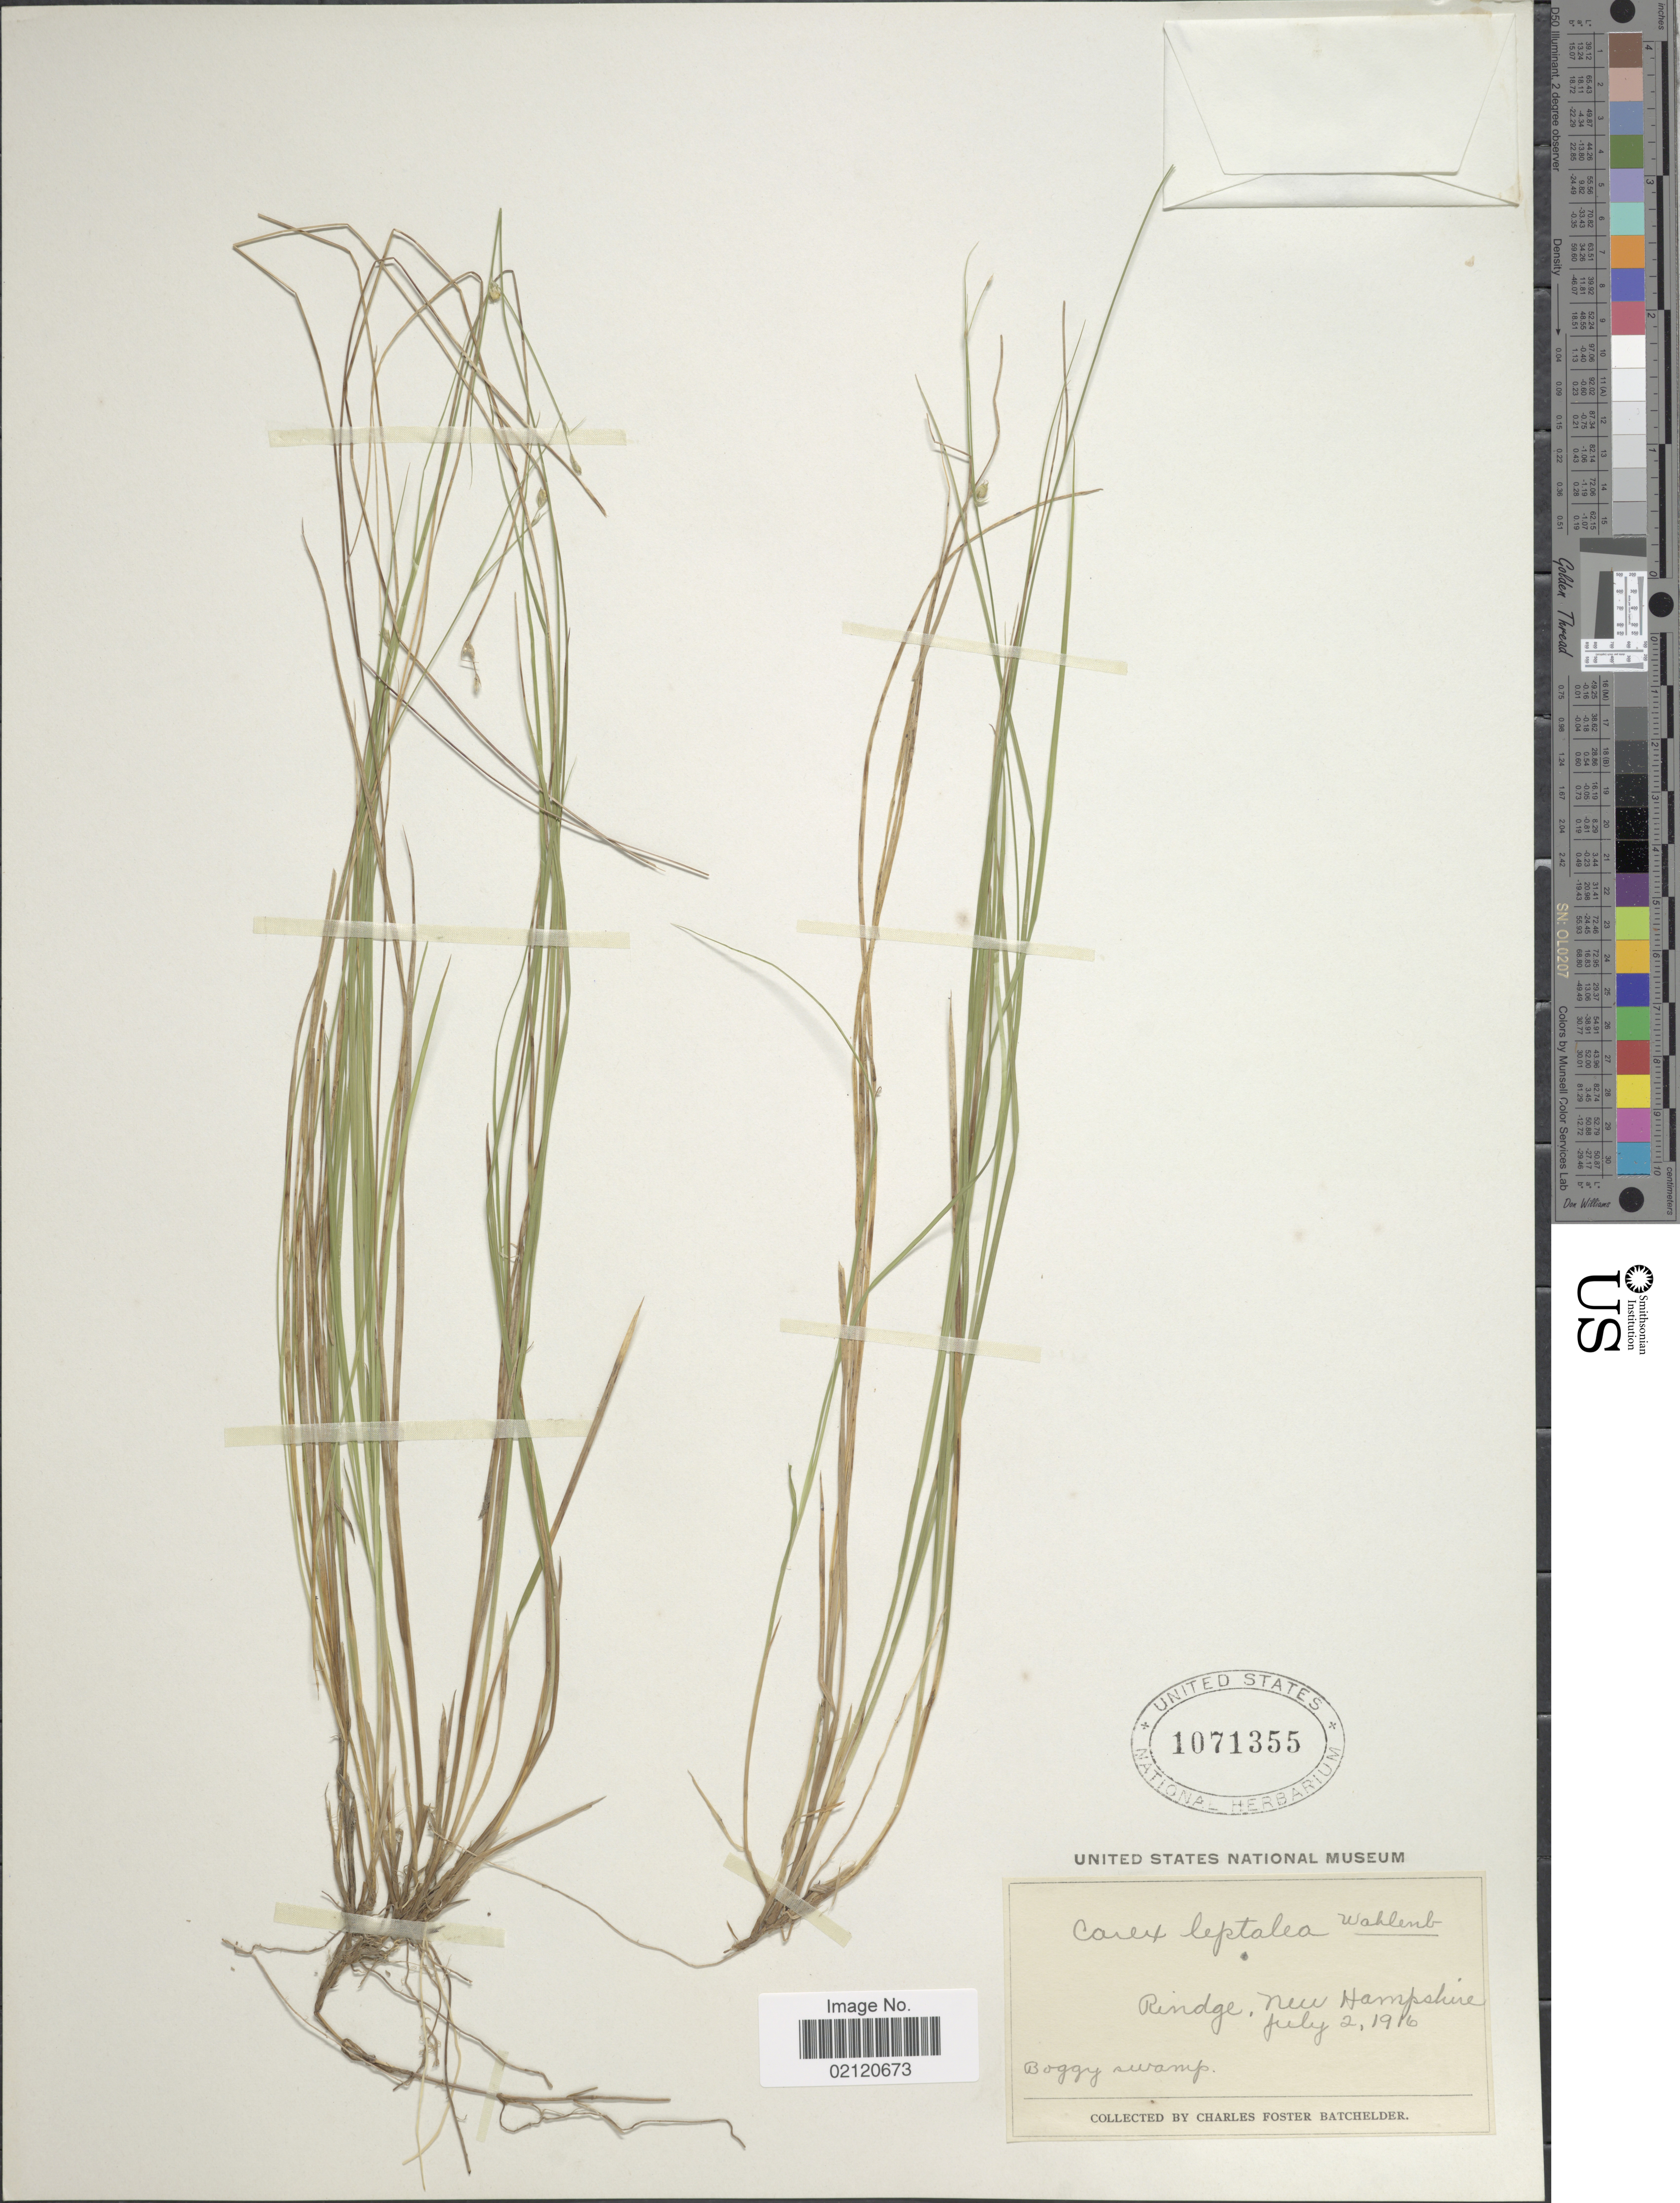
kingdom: Plantae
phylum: Tracheophyta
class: Liliopsida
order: Poales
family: Cyperaceae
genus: Carex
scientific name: Carex leptalea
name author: Wahlenb.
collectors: C. Batchelder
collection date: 1916-07-02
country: United States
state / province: New Hampshire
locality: Rindge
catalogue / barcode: US 1071355